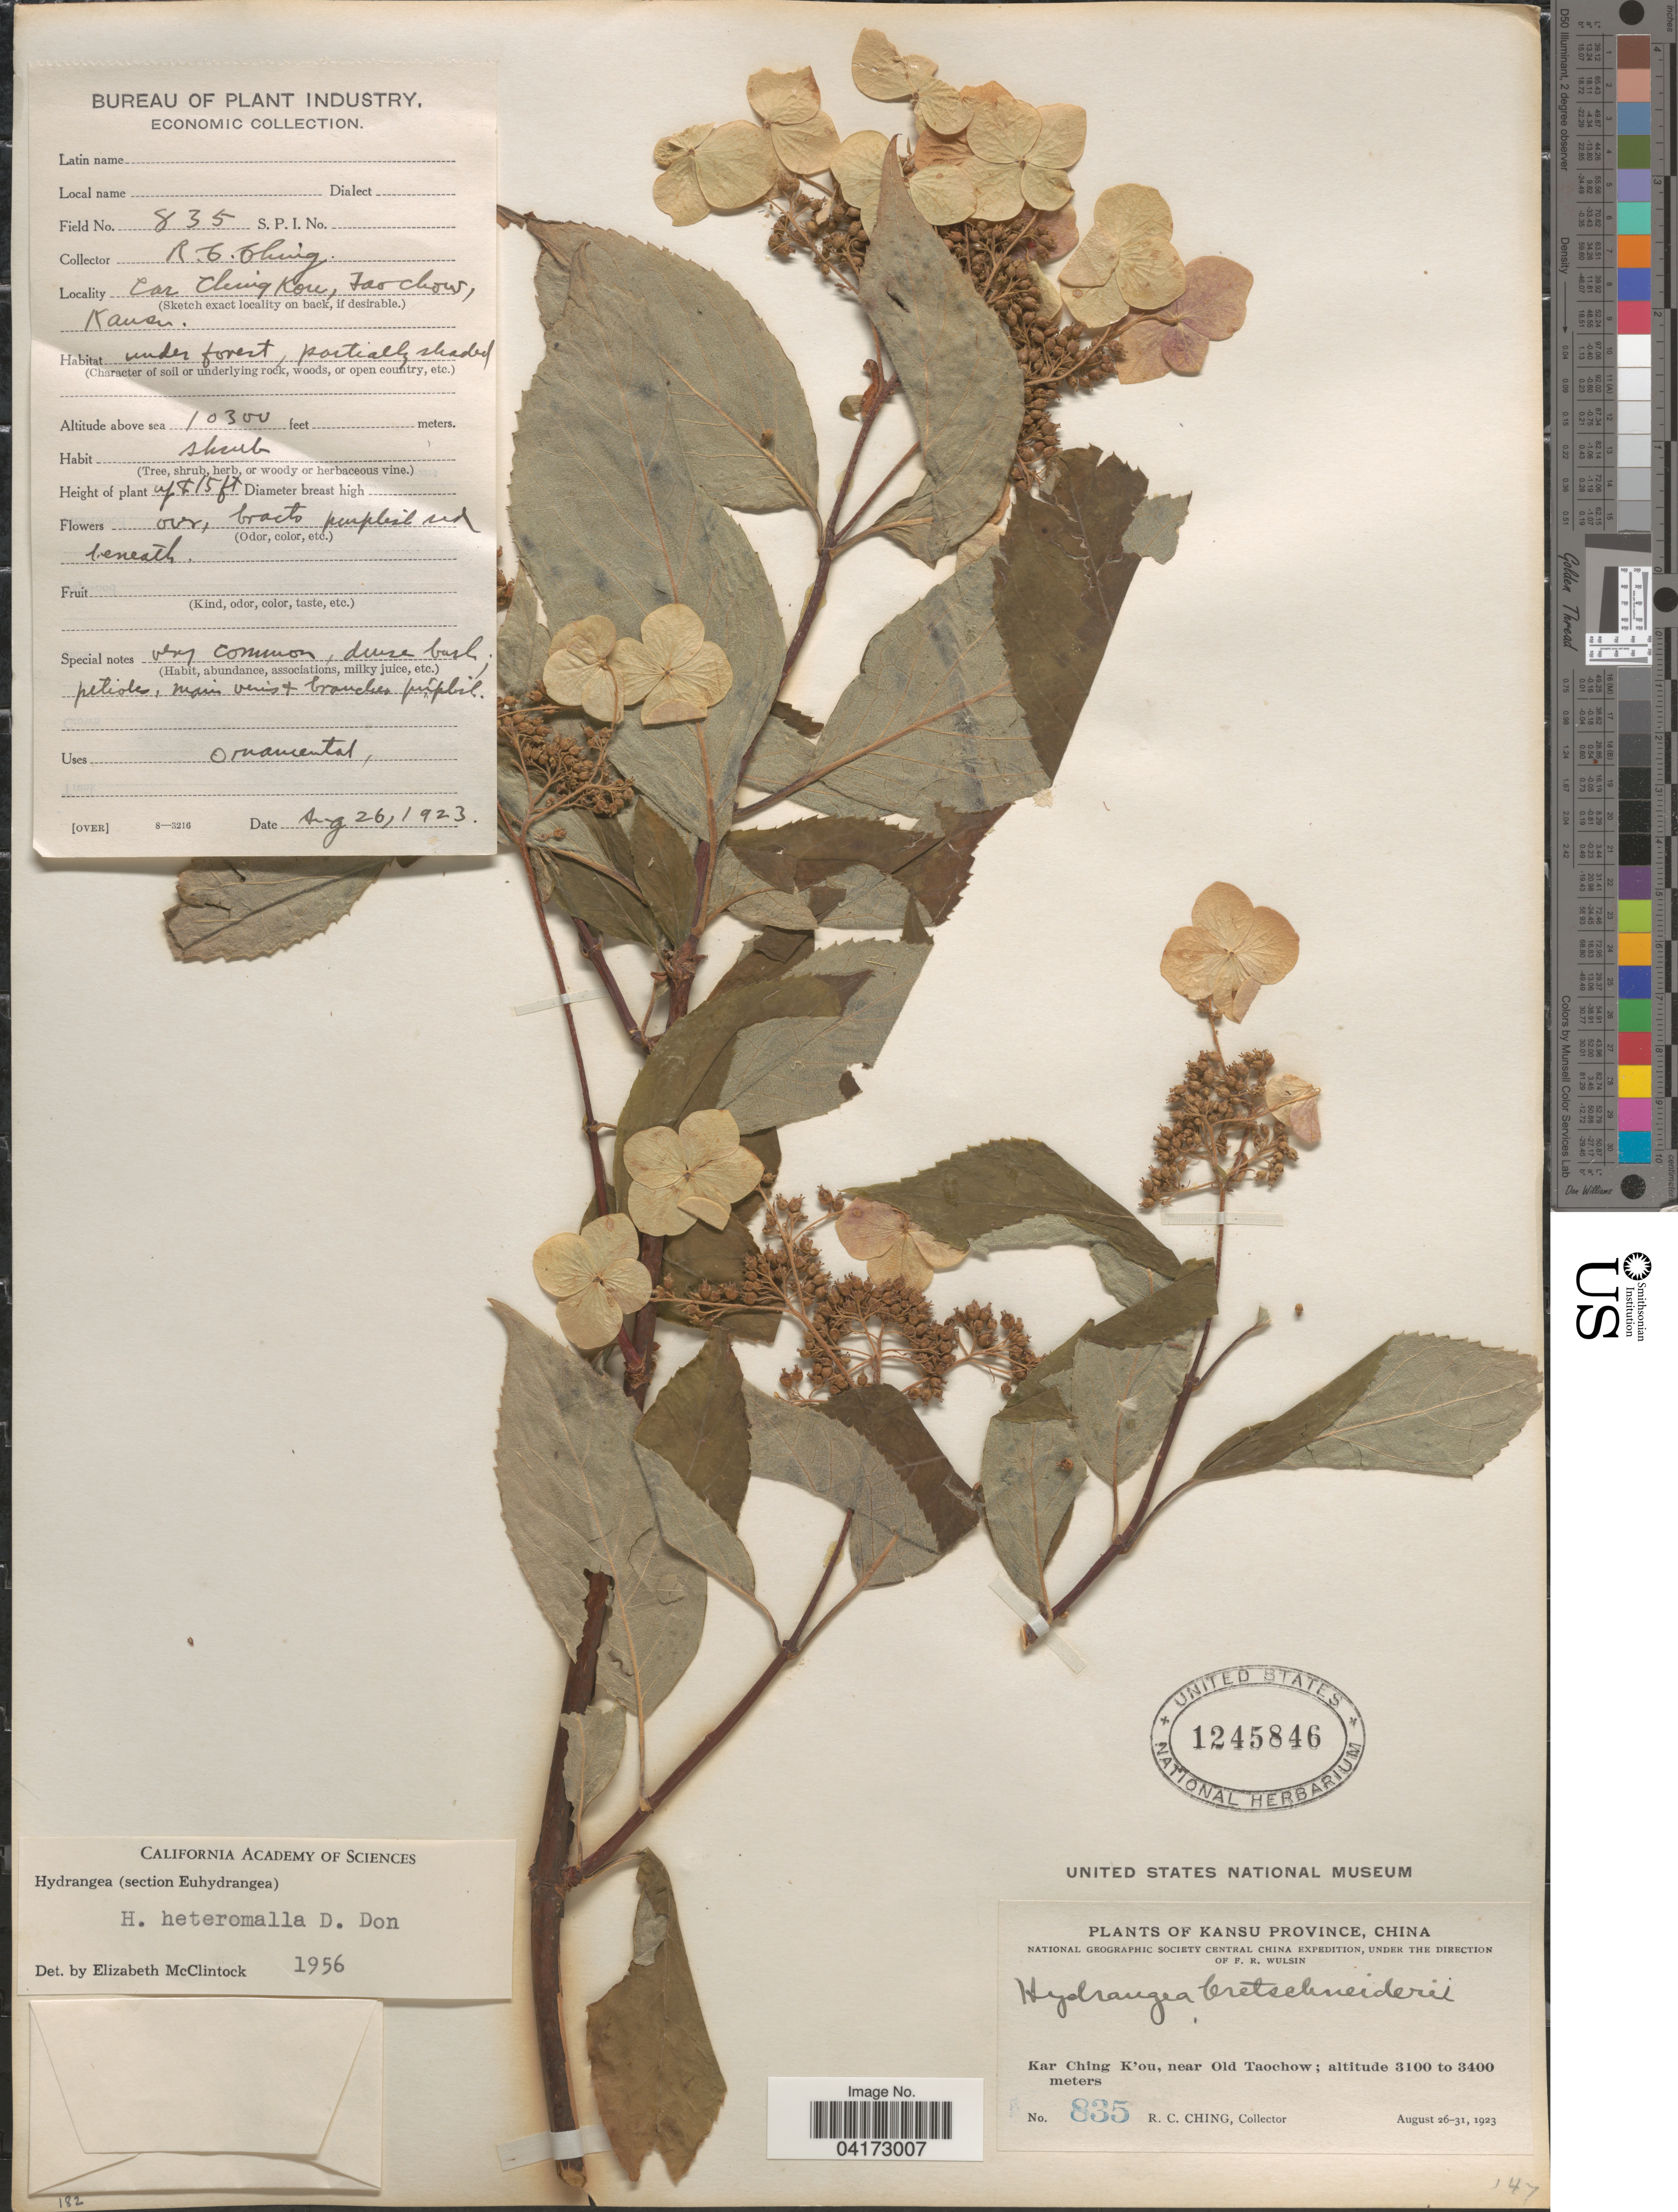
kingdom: Plantae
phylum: Tracheophyta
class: Magnoliopsida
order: Cornales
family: Hydrangeaceae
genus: Hydrangea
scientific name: Hydrangea heteromalla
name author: D. Don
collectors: R. C. Ching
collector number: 835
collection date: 1923-08-26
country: China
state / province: Gansu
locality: Car [interpreted] Ching Kou, Foochow [interpreted], Kansu. Kansu Province. National Geographic Society Central China Expedition. Kar Ching K'ou, near Old Taochow.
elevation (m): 3139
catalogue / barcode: US 1245846